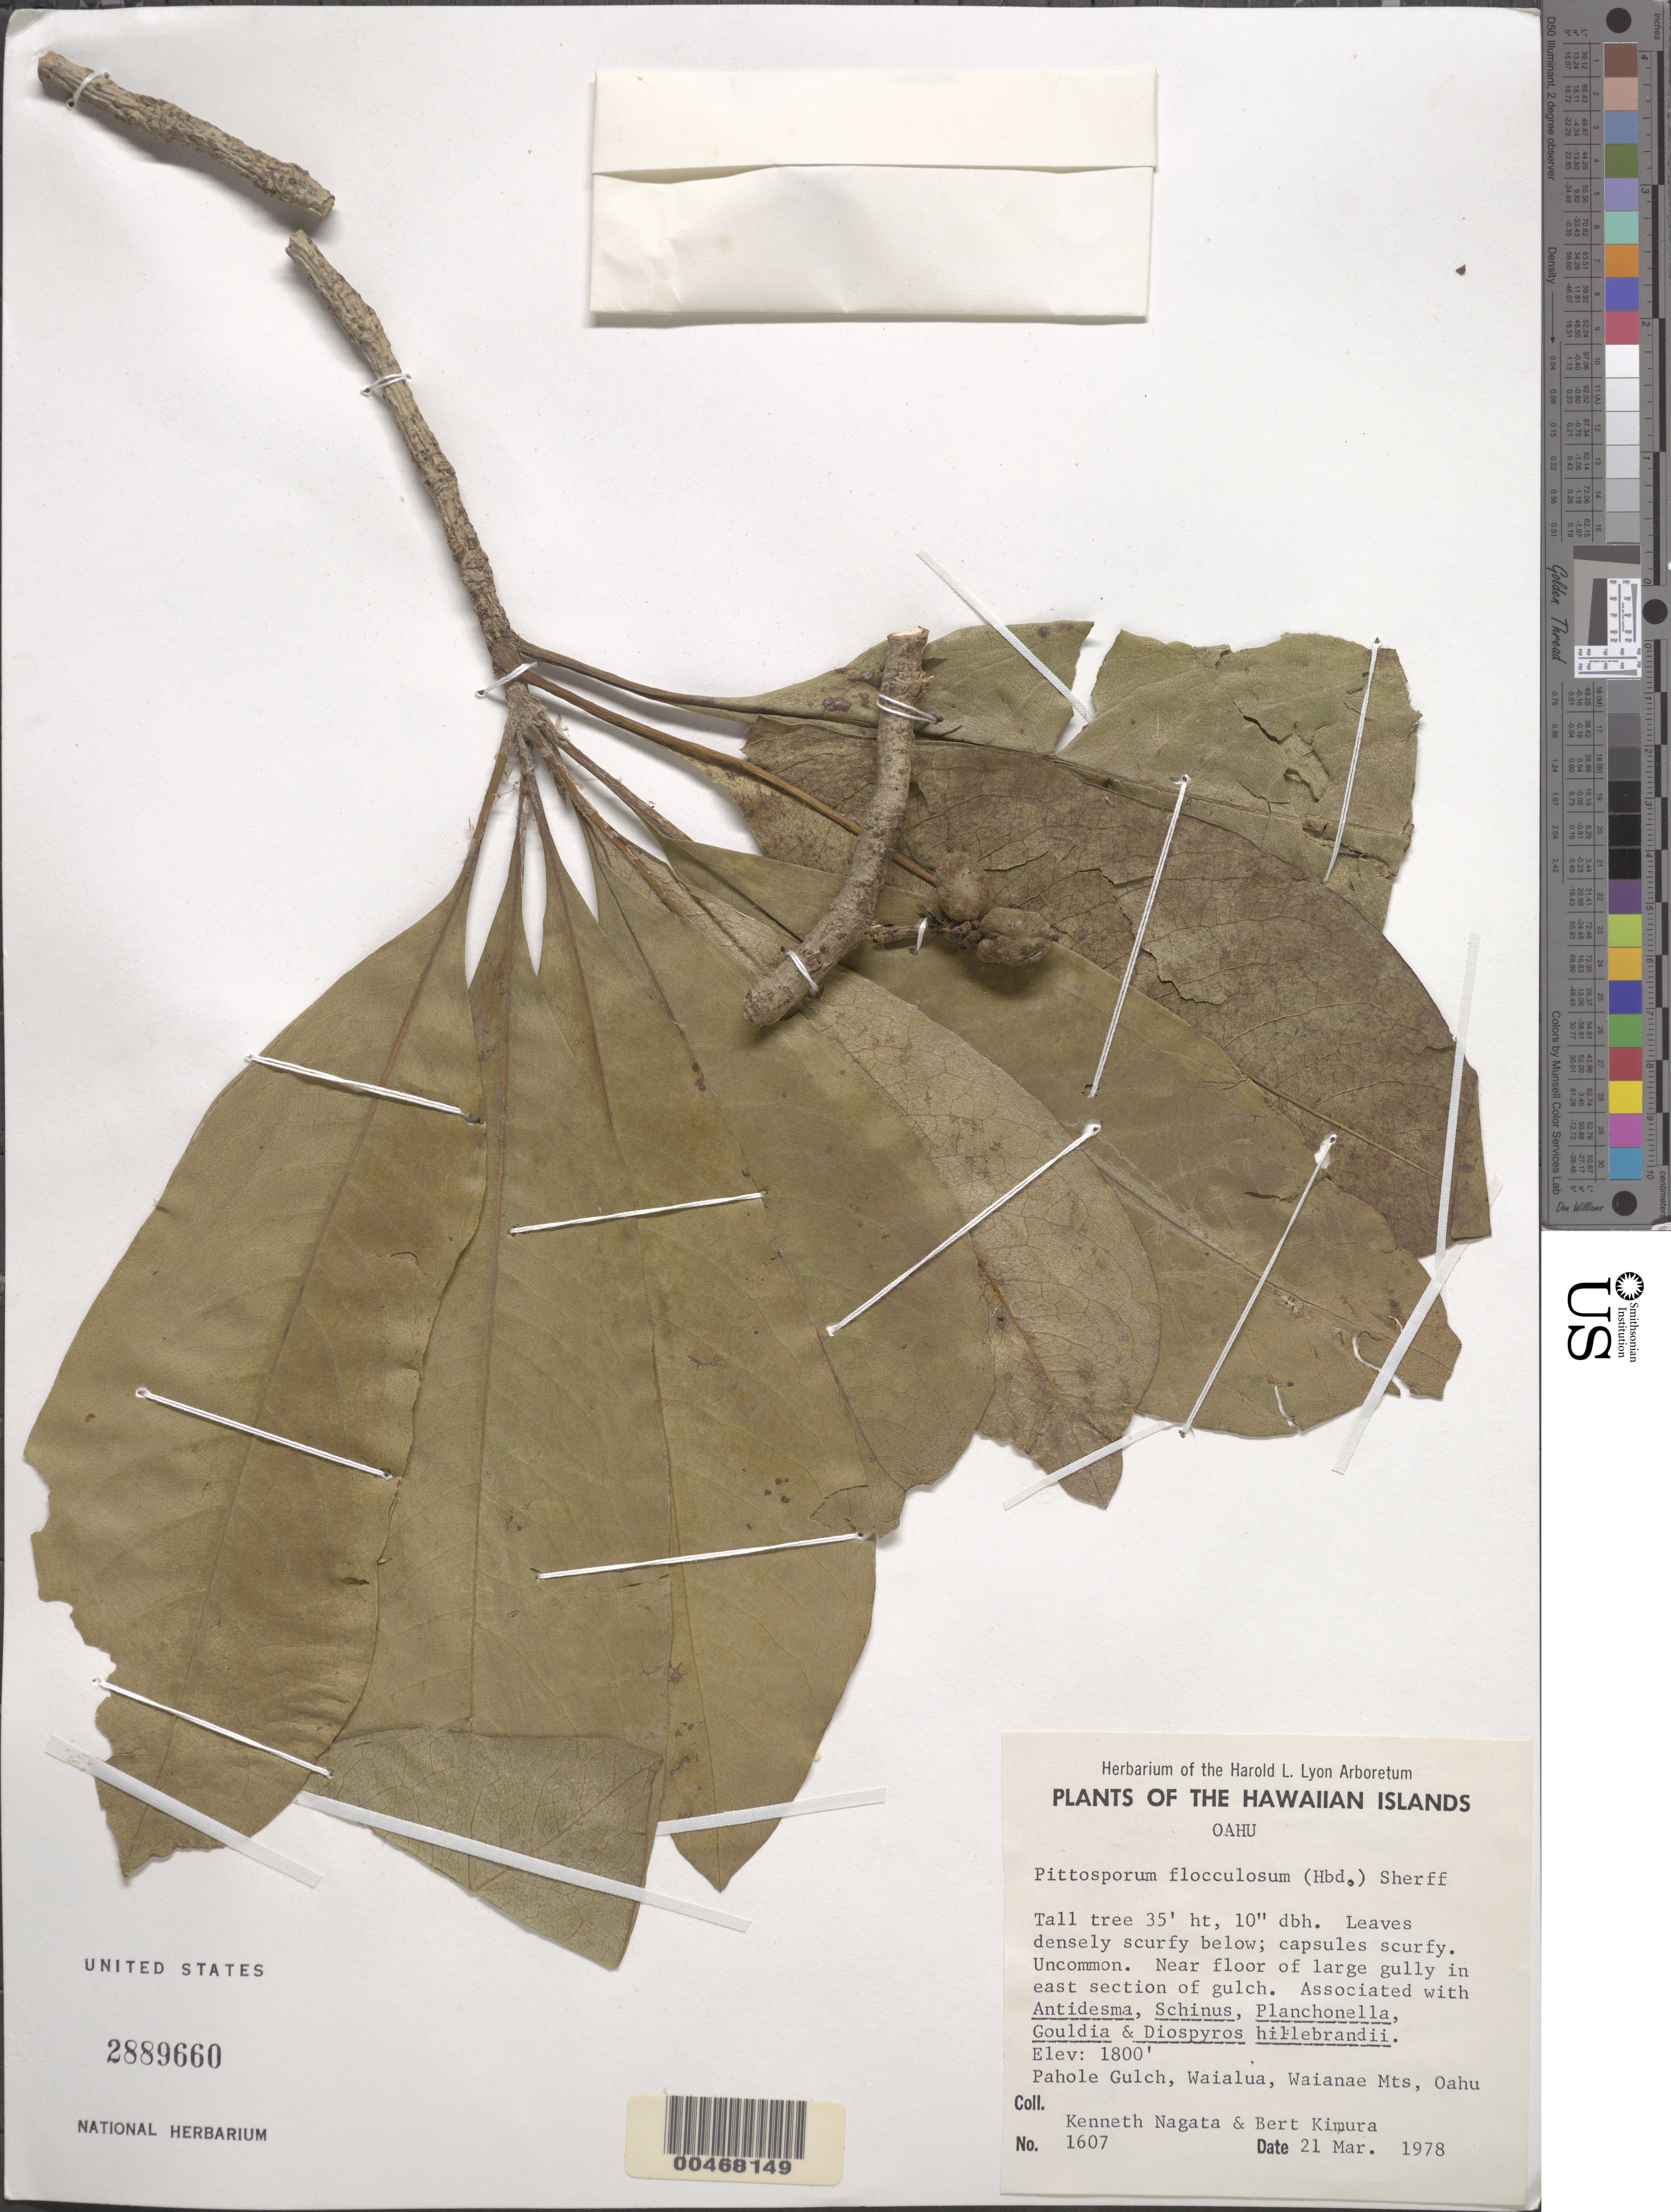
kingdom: Plantae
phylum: Tracheophyta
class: Magnoliopsida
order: Apiales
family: Pittosporaceae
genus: Pittosporum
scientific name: Pittosporum flocculosum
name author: (Hillebr.) Sherff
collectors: K. Nagata & B. Kimura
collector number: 1607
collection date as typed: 21 Mar 1978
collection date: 1978-03-21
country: United States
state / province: Hawaii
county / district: Honolulu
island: Oahu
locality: Near floor of large gully in east section of Pahole Gulch, Waialua, Waianae Mts.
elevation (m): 549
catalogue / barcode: US 2889660